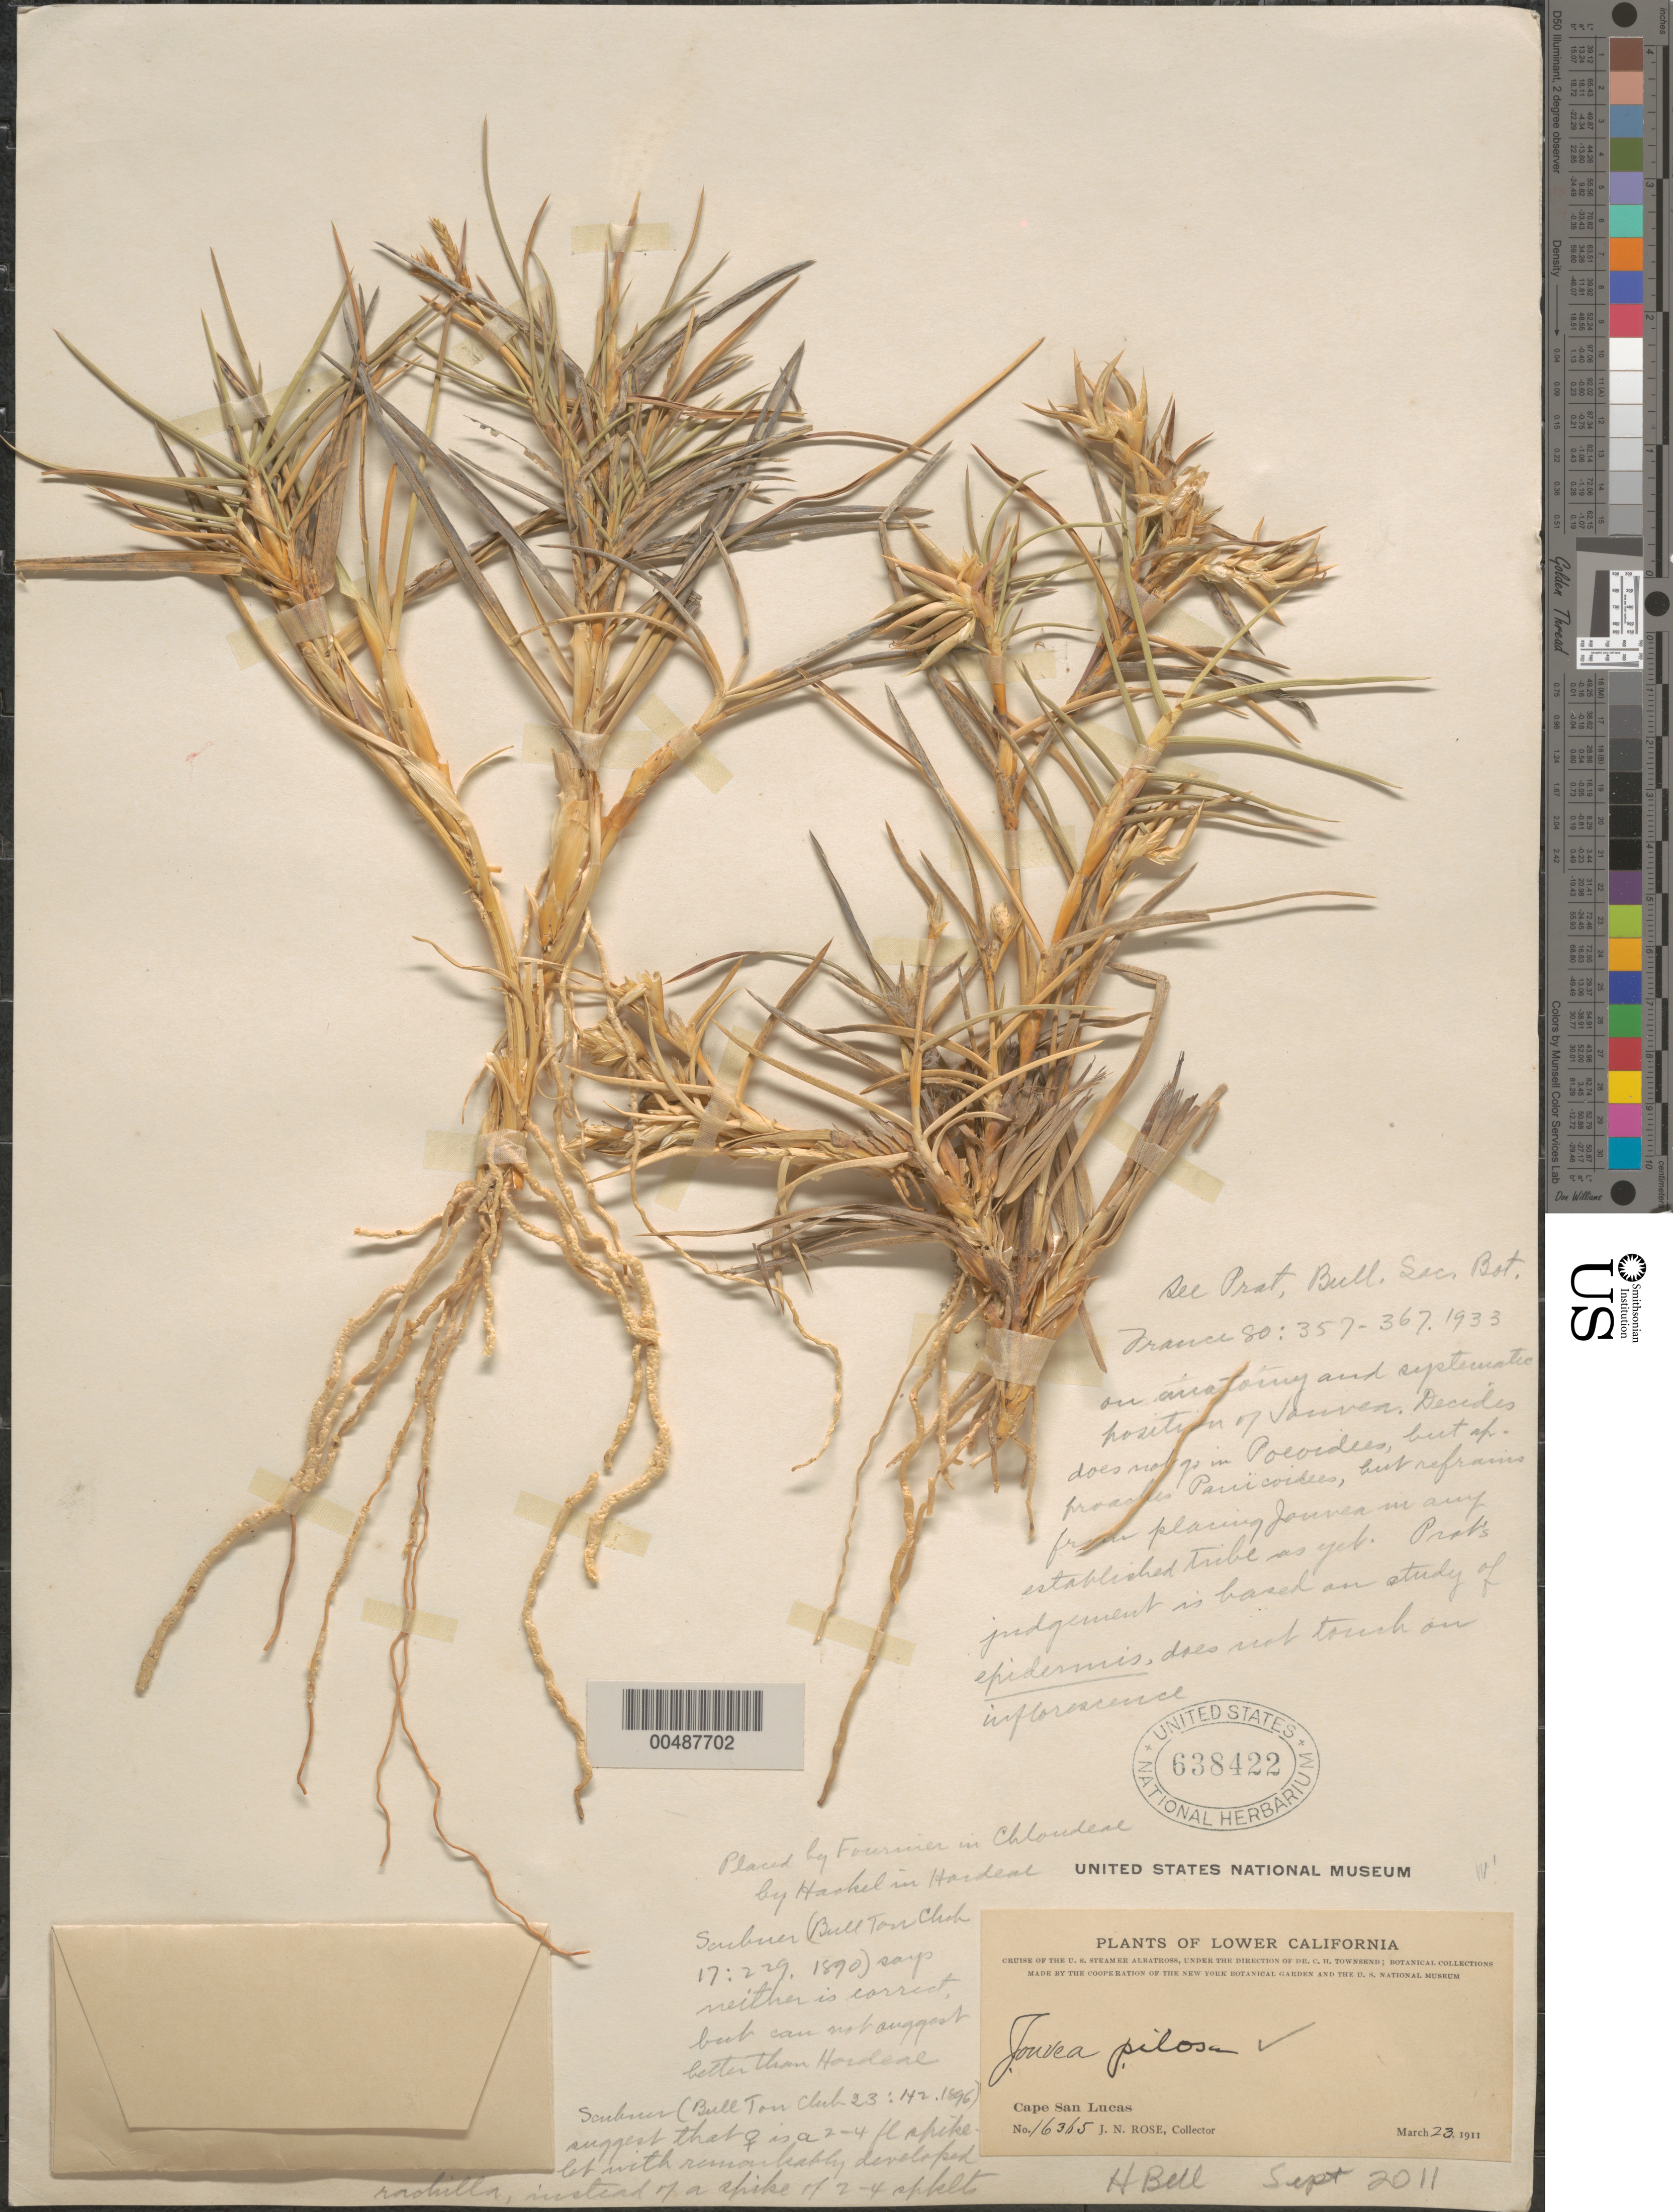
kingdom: Plantae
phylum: Tracheophyta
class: Liliopsida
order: Poales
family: Poaceae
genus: Jouvea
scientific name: Jouvea pilosa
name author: (J. Presl) Scribn.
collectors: J. N. Rose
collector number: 16365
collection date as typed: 23 Mar 1911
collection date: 1911-03-23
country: Mexico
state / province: Baja California Sur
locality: Cape San Lucas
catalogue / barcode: US 638422